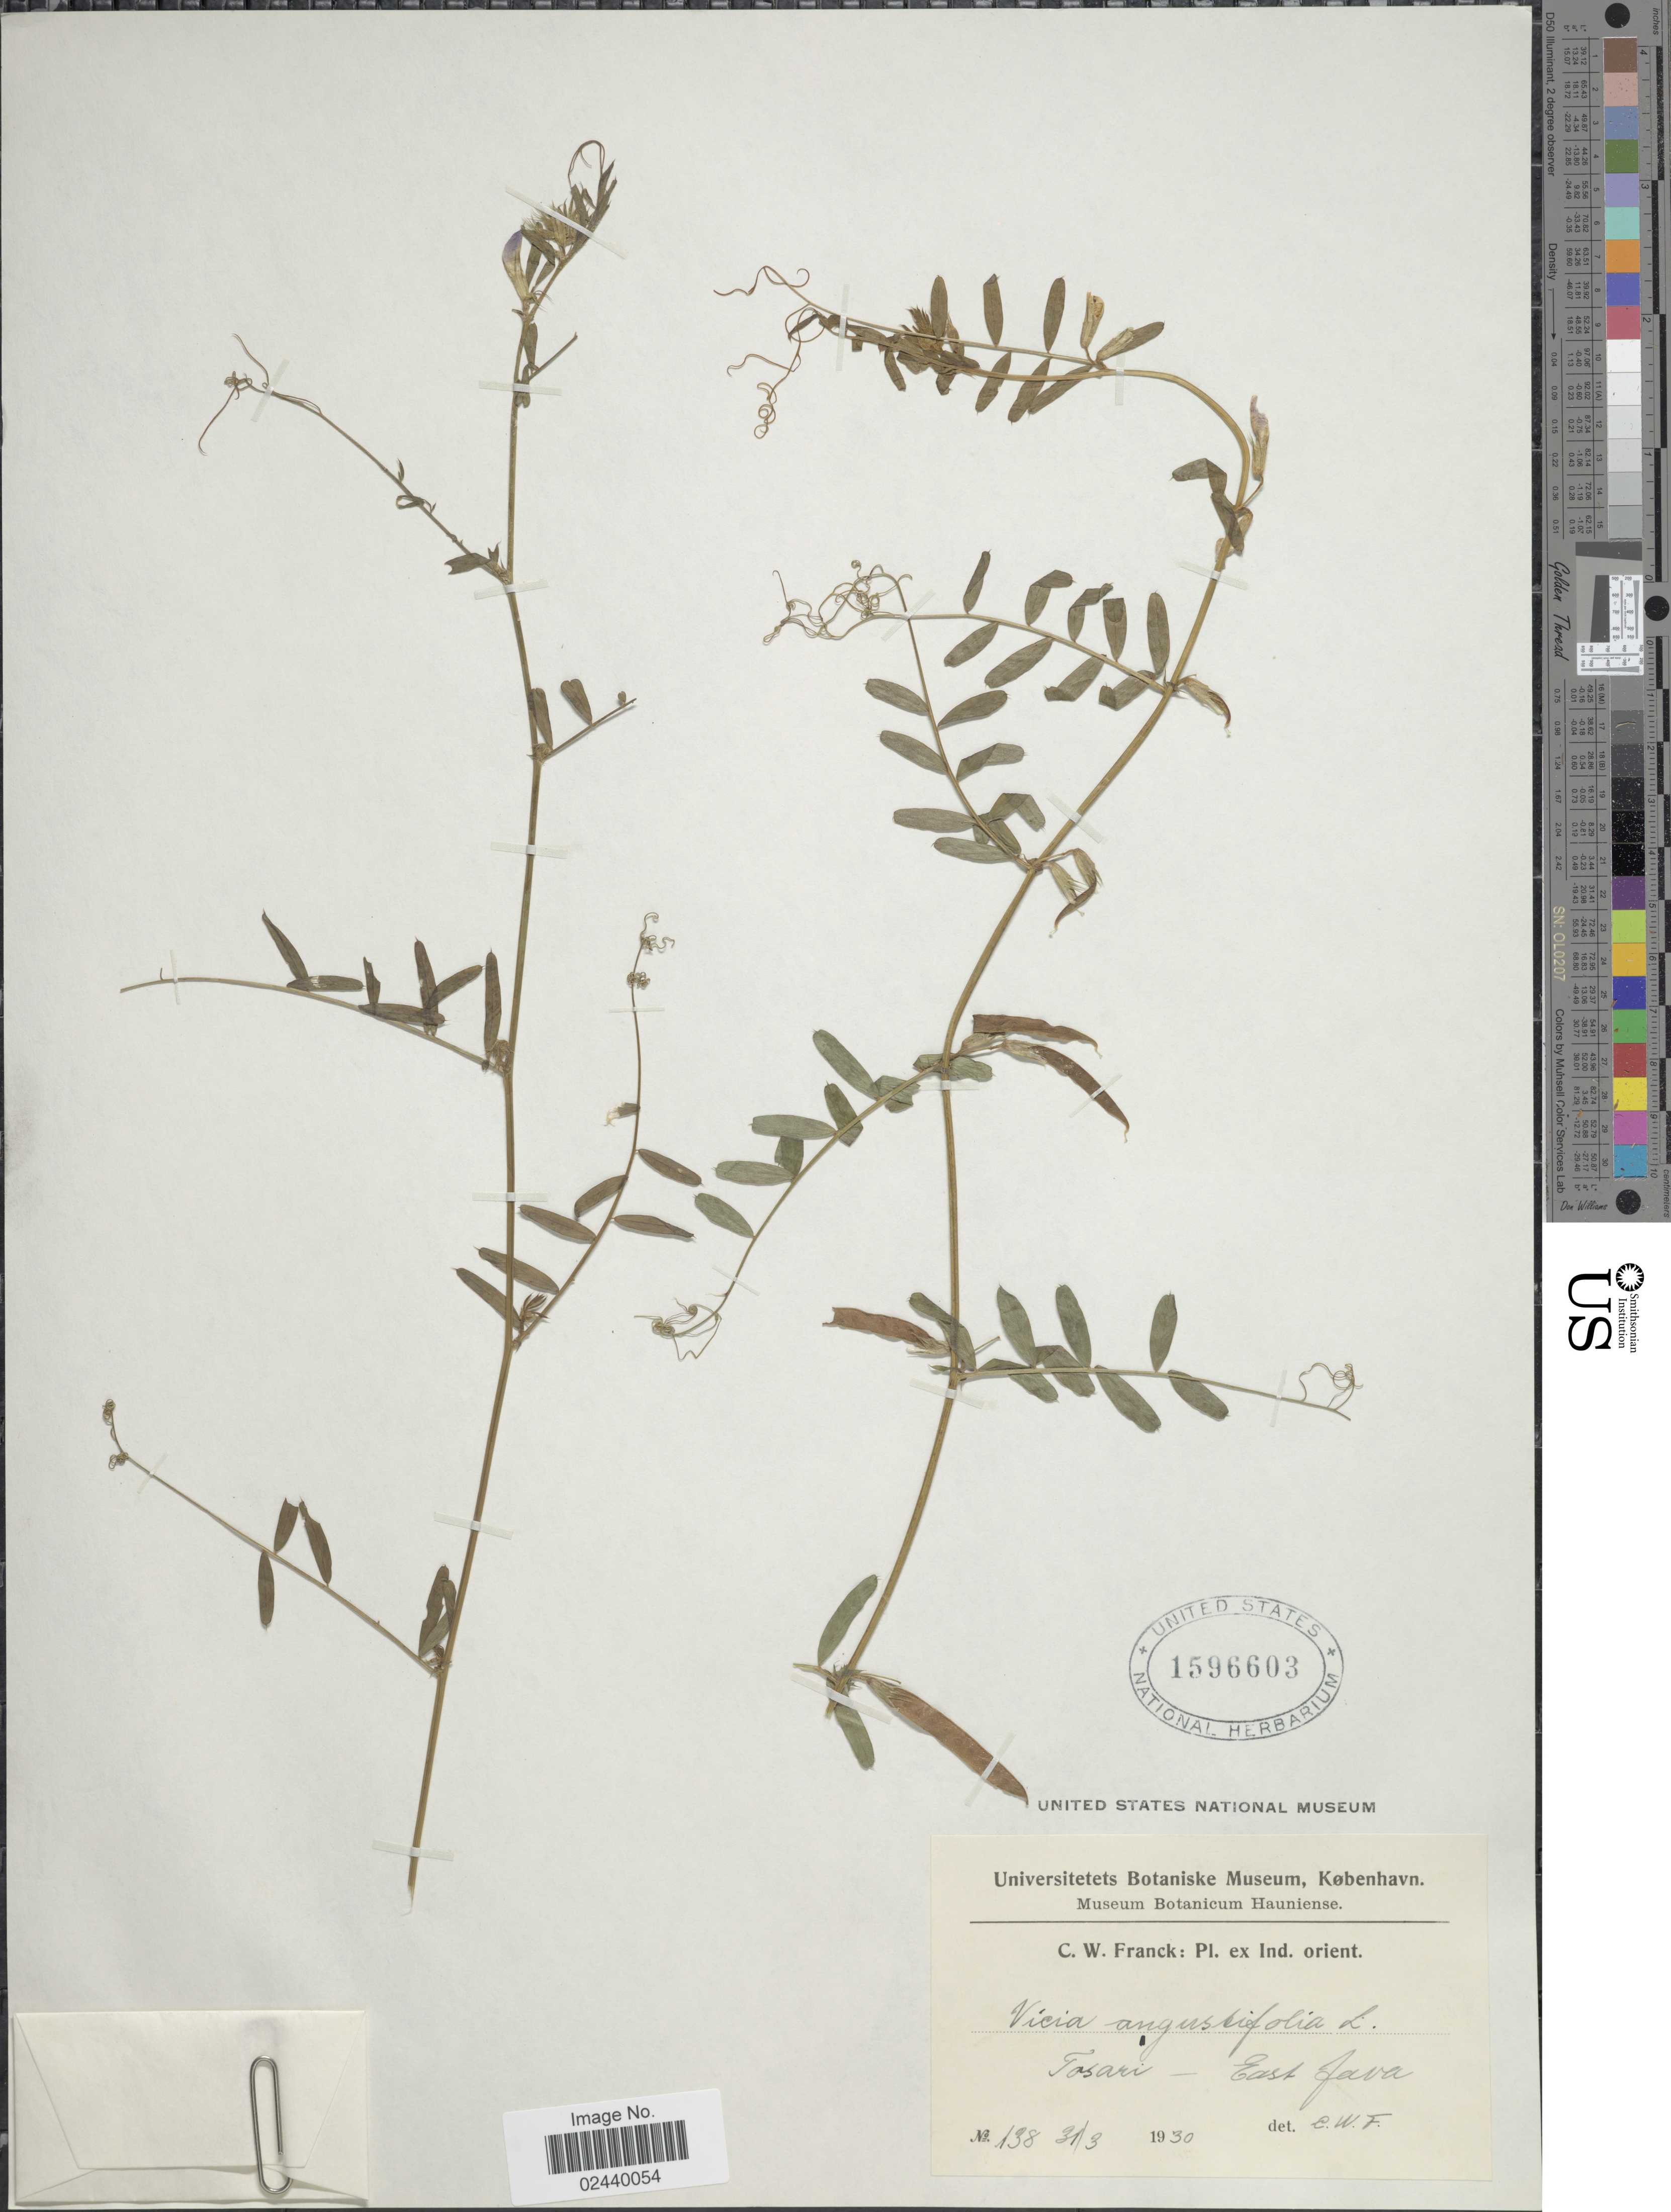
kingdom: Plantae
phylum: Tracheophyta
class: Magnoliopsida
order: Fabales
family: Fabaceae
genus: Vicia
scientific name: Vicia angustifolia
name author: L.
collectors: C. Franck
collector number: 138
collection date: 1930-03-31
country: Indonesia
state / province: Java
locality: Ind. orient, Tosari - East Java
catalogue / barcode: US 1596603